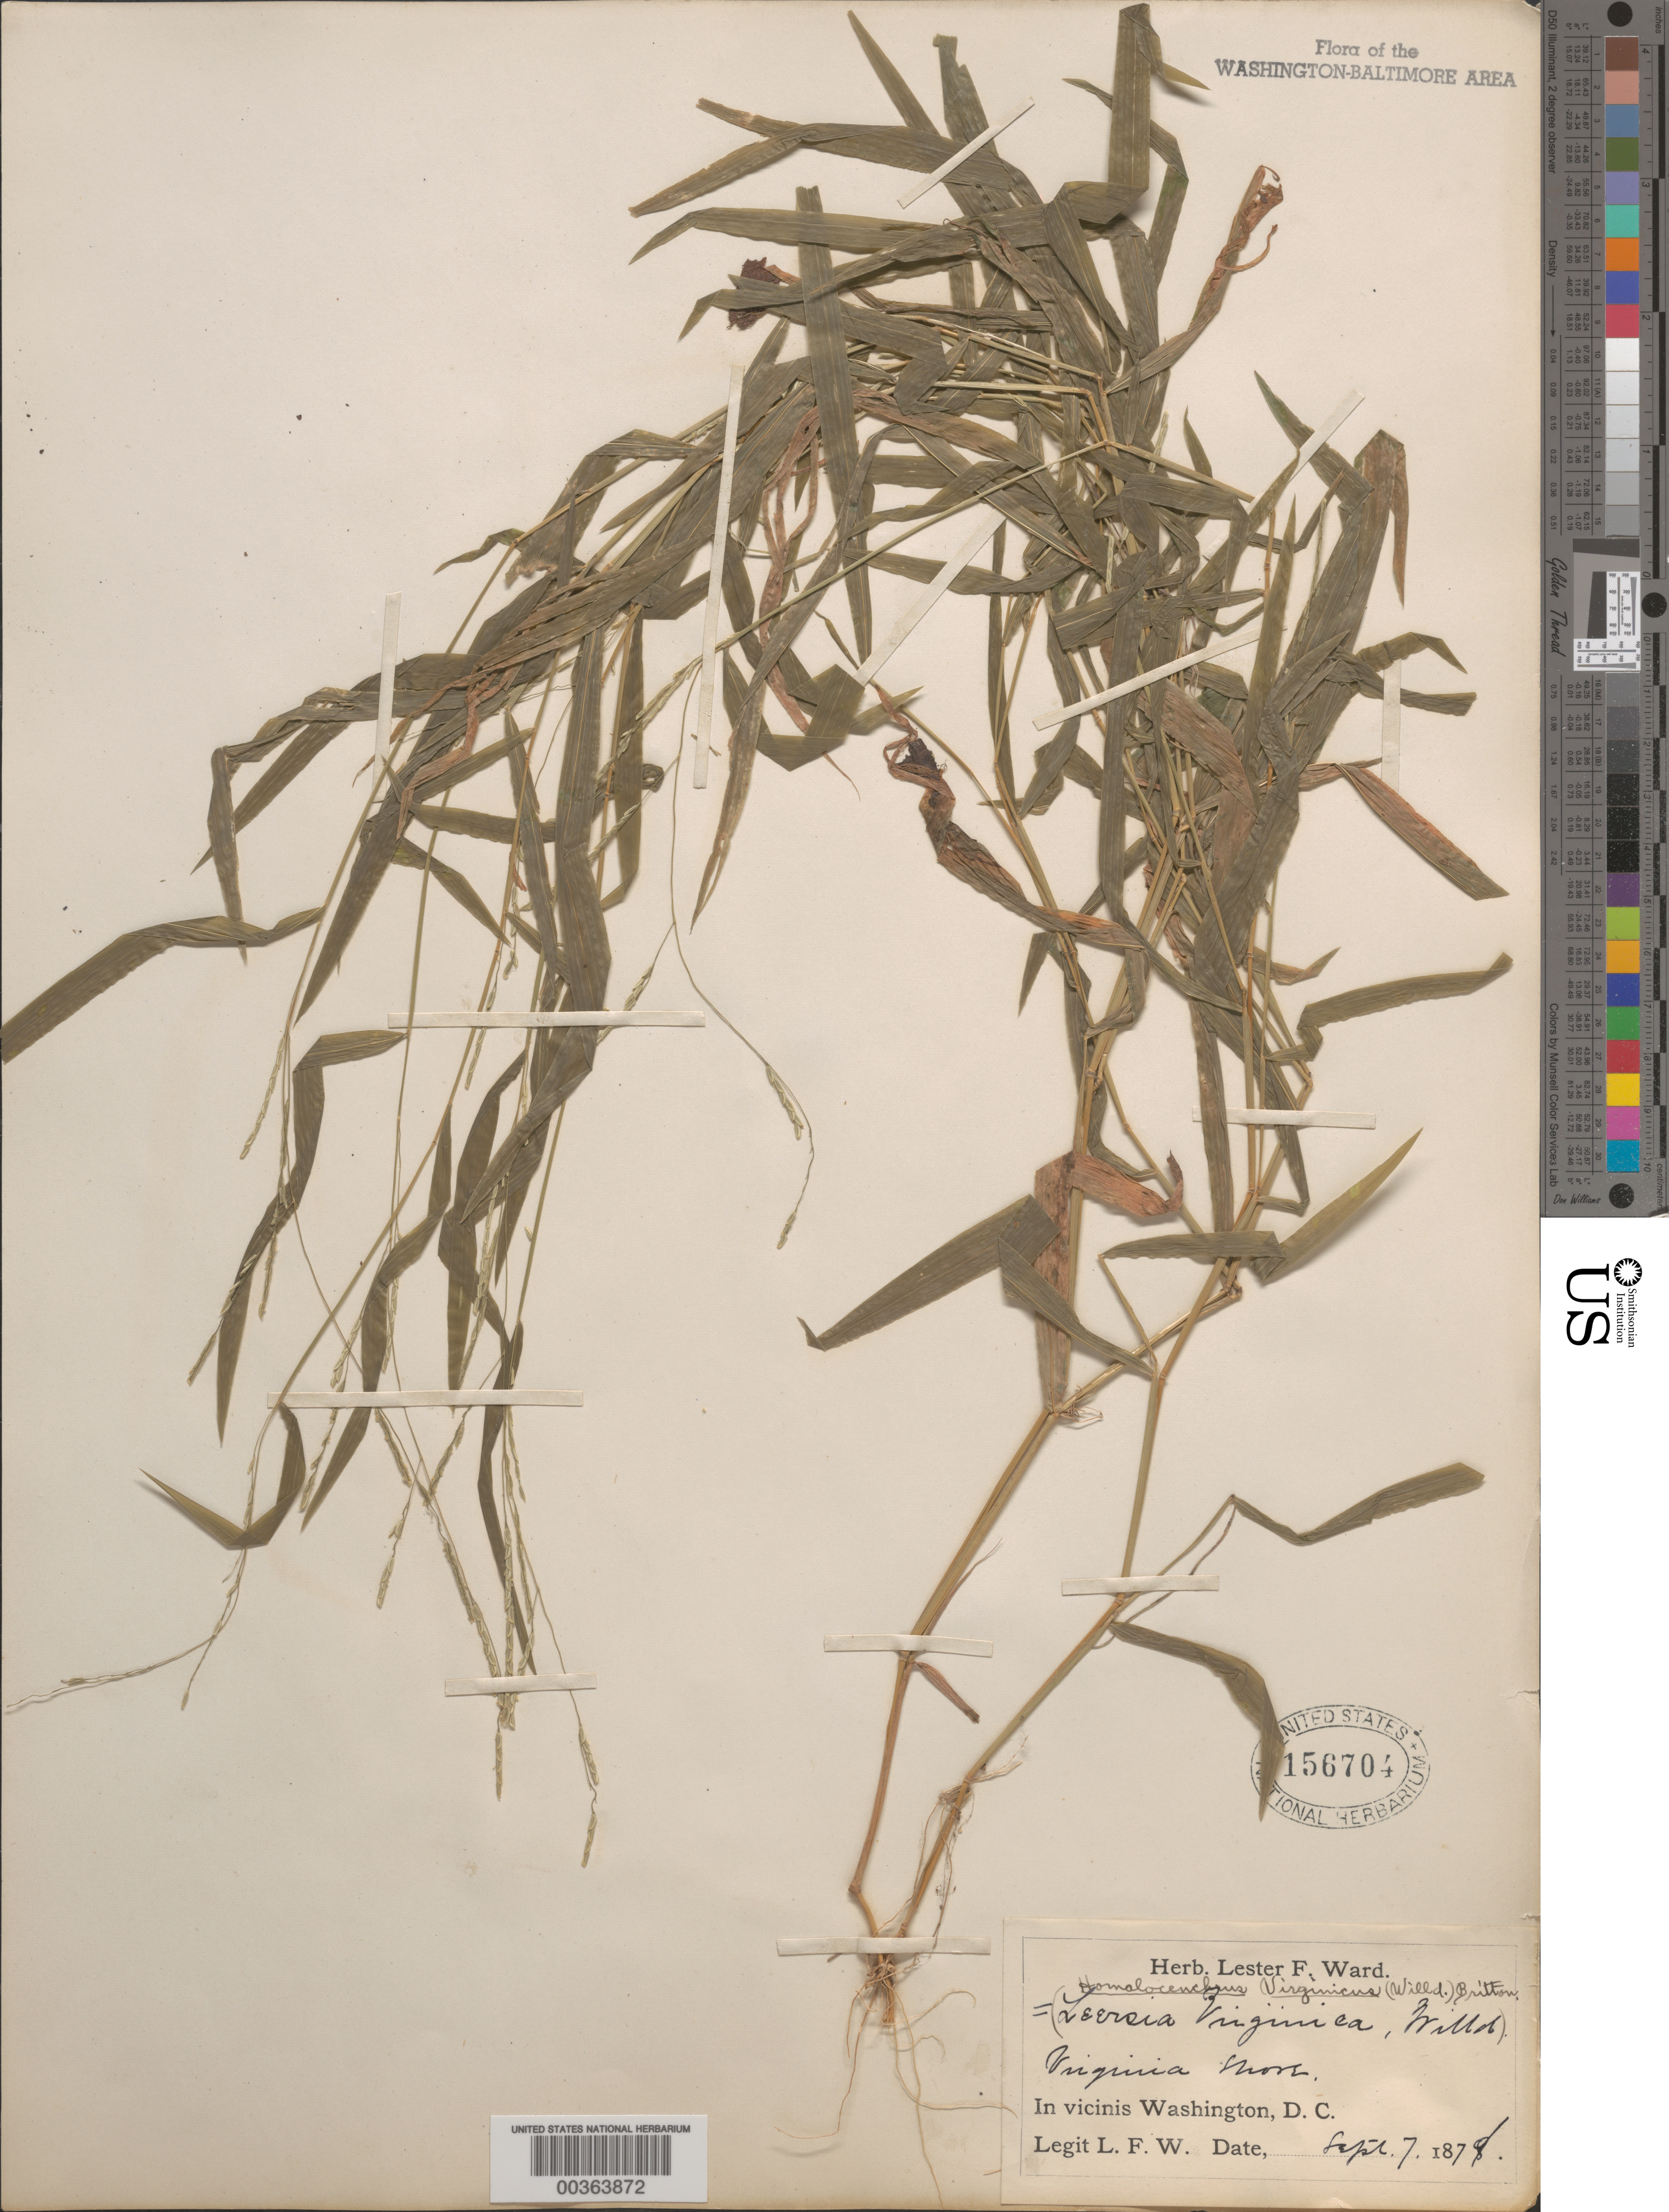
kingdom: Plantae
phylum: Tracheophyta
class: Liliopsida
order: Poales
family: Poaceae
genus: Leersia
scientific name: Leersia virginica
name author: Willd.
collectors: L. F. Ward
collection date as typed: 07 Sep 1878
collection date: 1878-09-07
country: United States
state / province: Virginia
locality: Virginia Shore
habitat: Shoreline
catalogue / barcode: US 156704